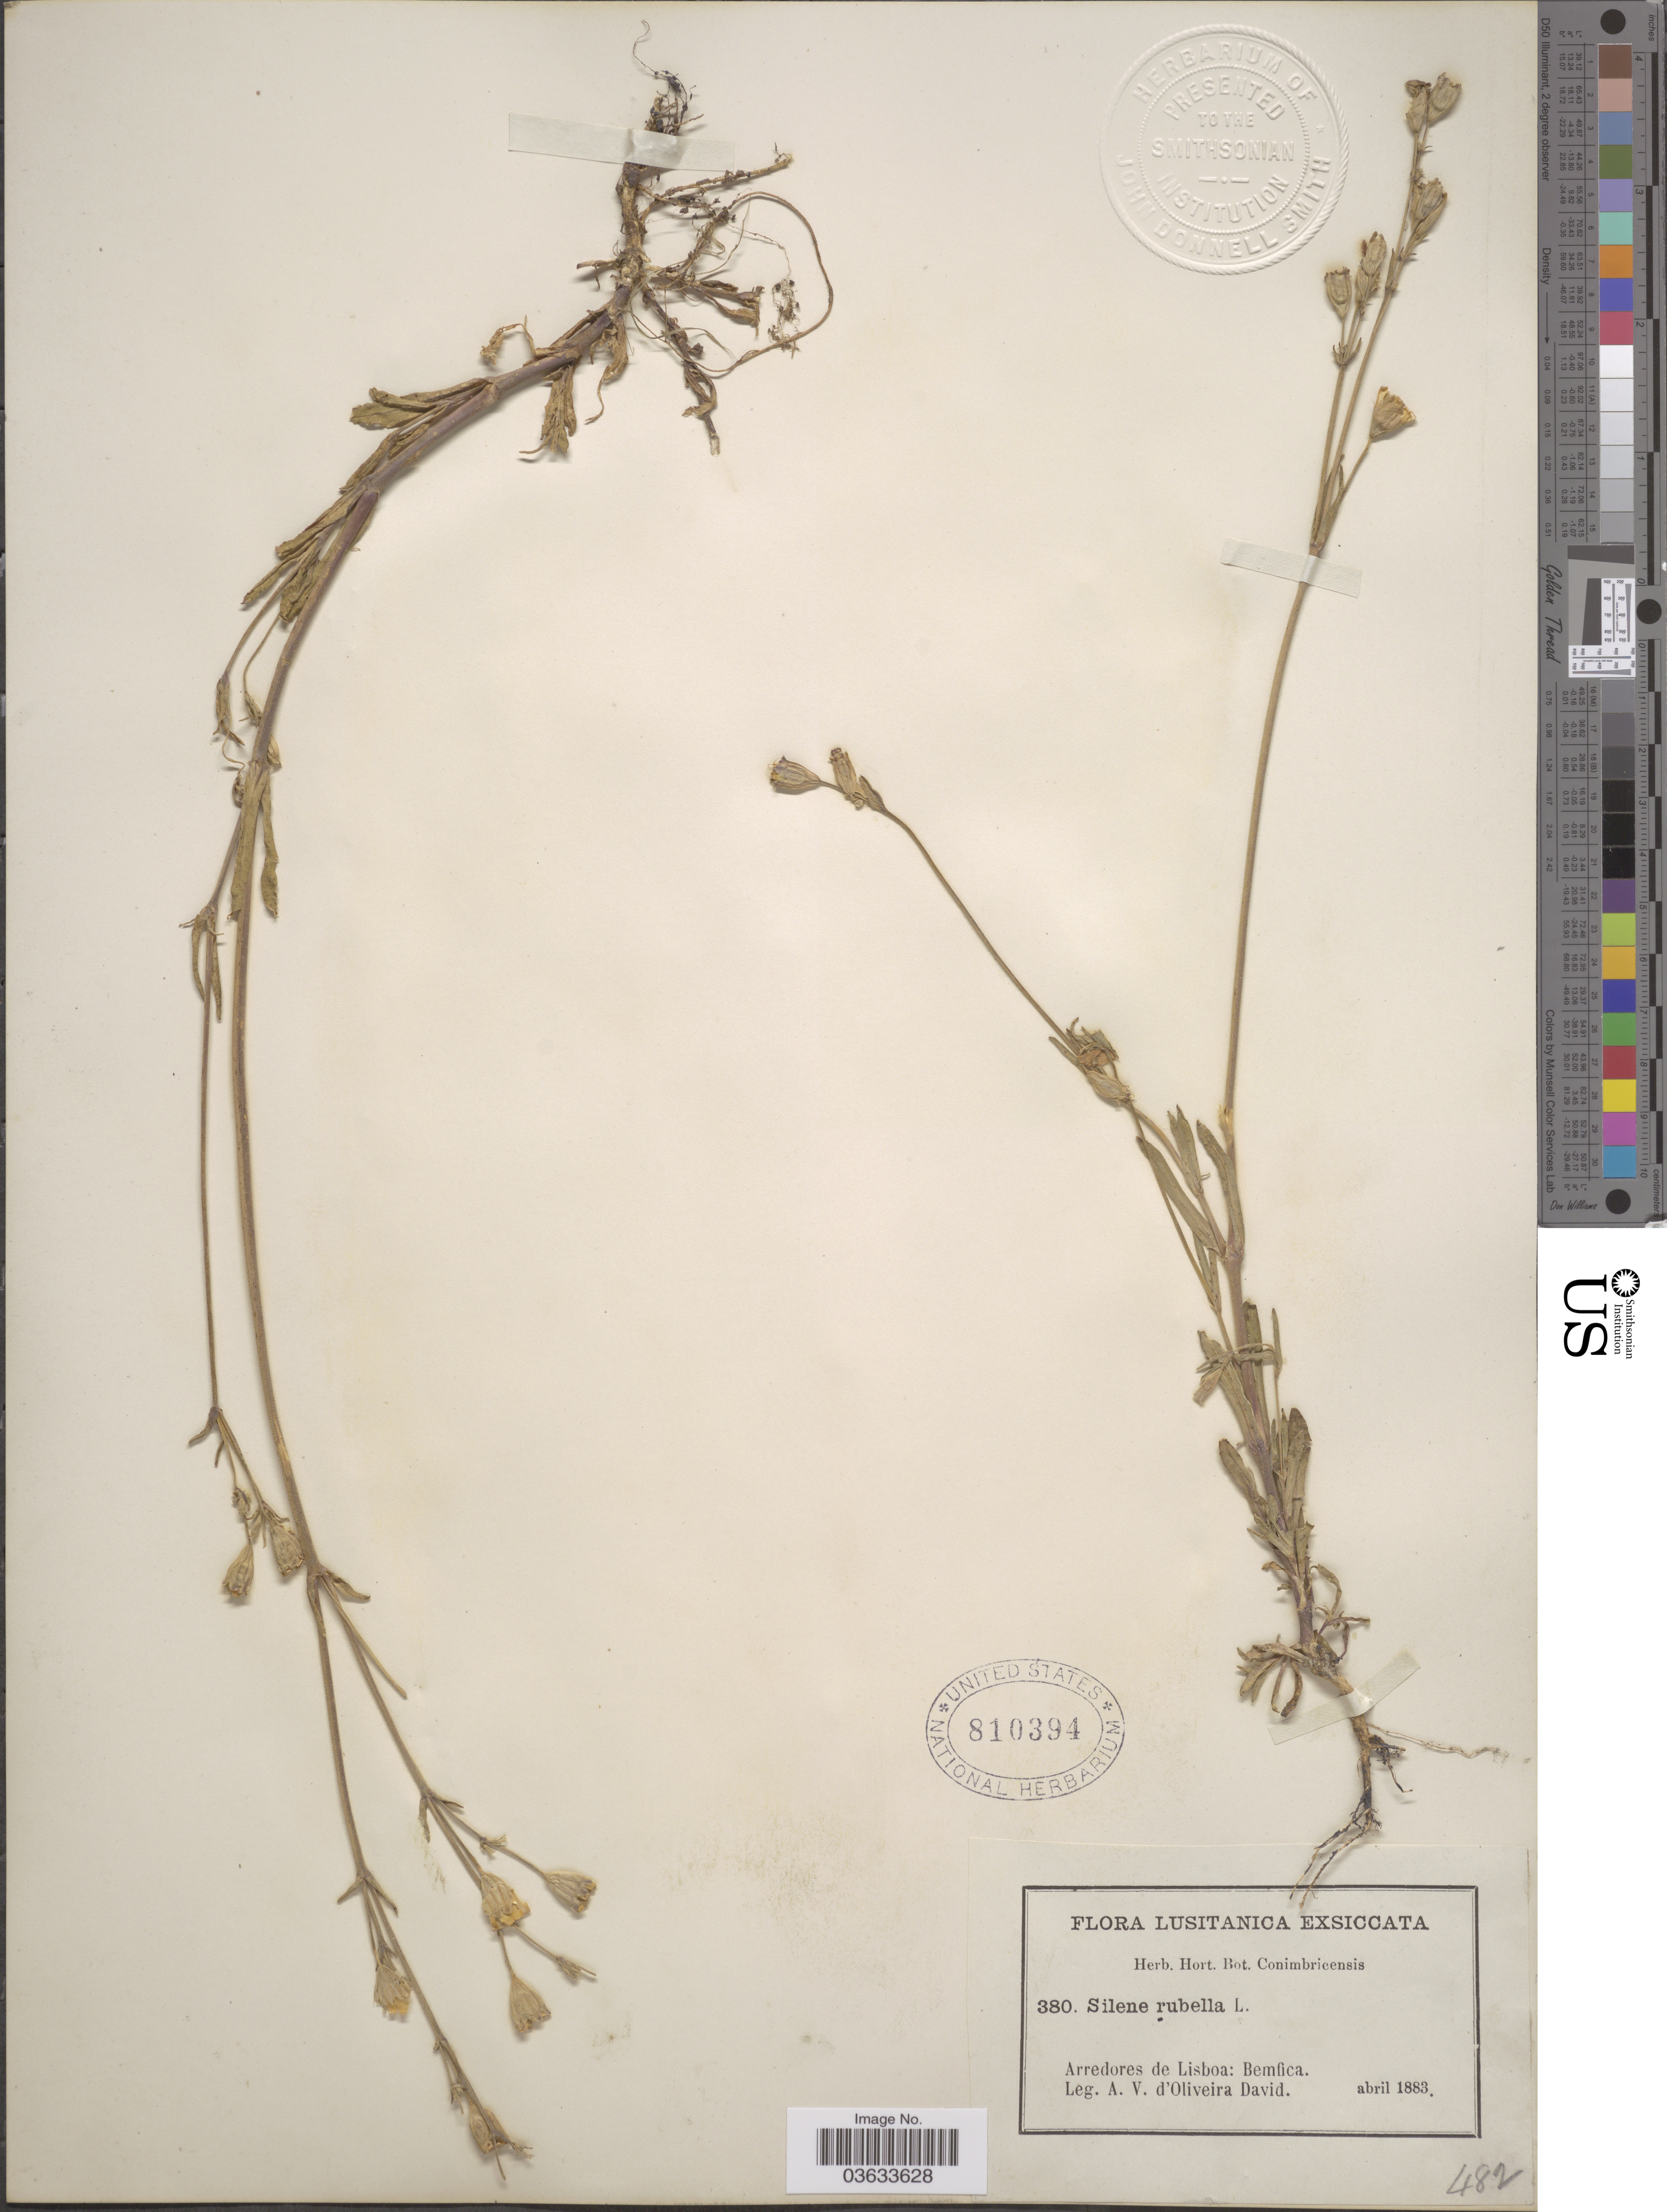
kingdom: Plantae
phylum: Tracheophyta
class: Magnoliopsida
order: Caryophyllales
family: Caryophyllaceae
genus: Silene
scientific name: Silene rubella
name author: L.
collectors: A. Oliveira David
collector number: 380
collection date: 1883-04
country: Portugal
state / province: Lisboa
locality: Arredores de Lisboa: Bemfica.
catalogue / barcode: US 810394